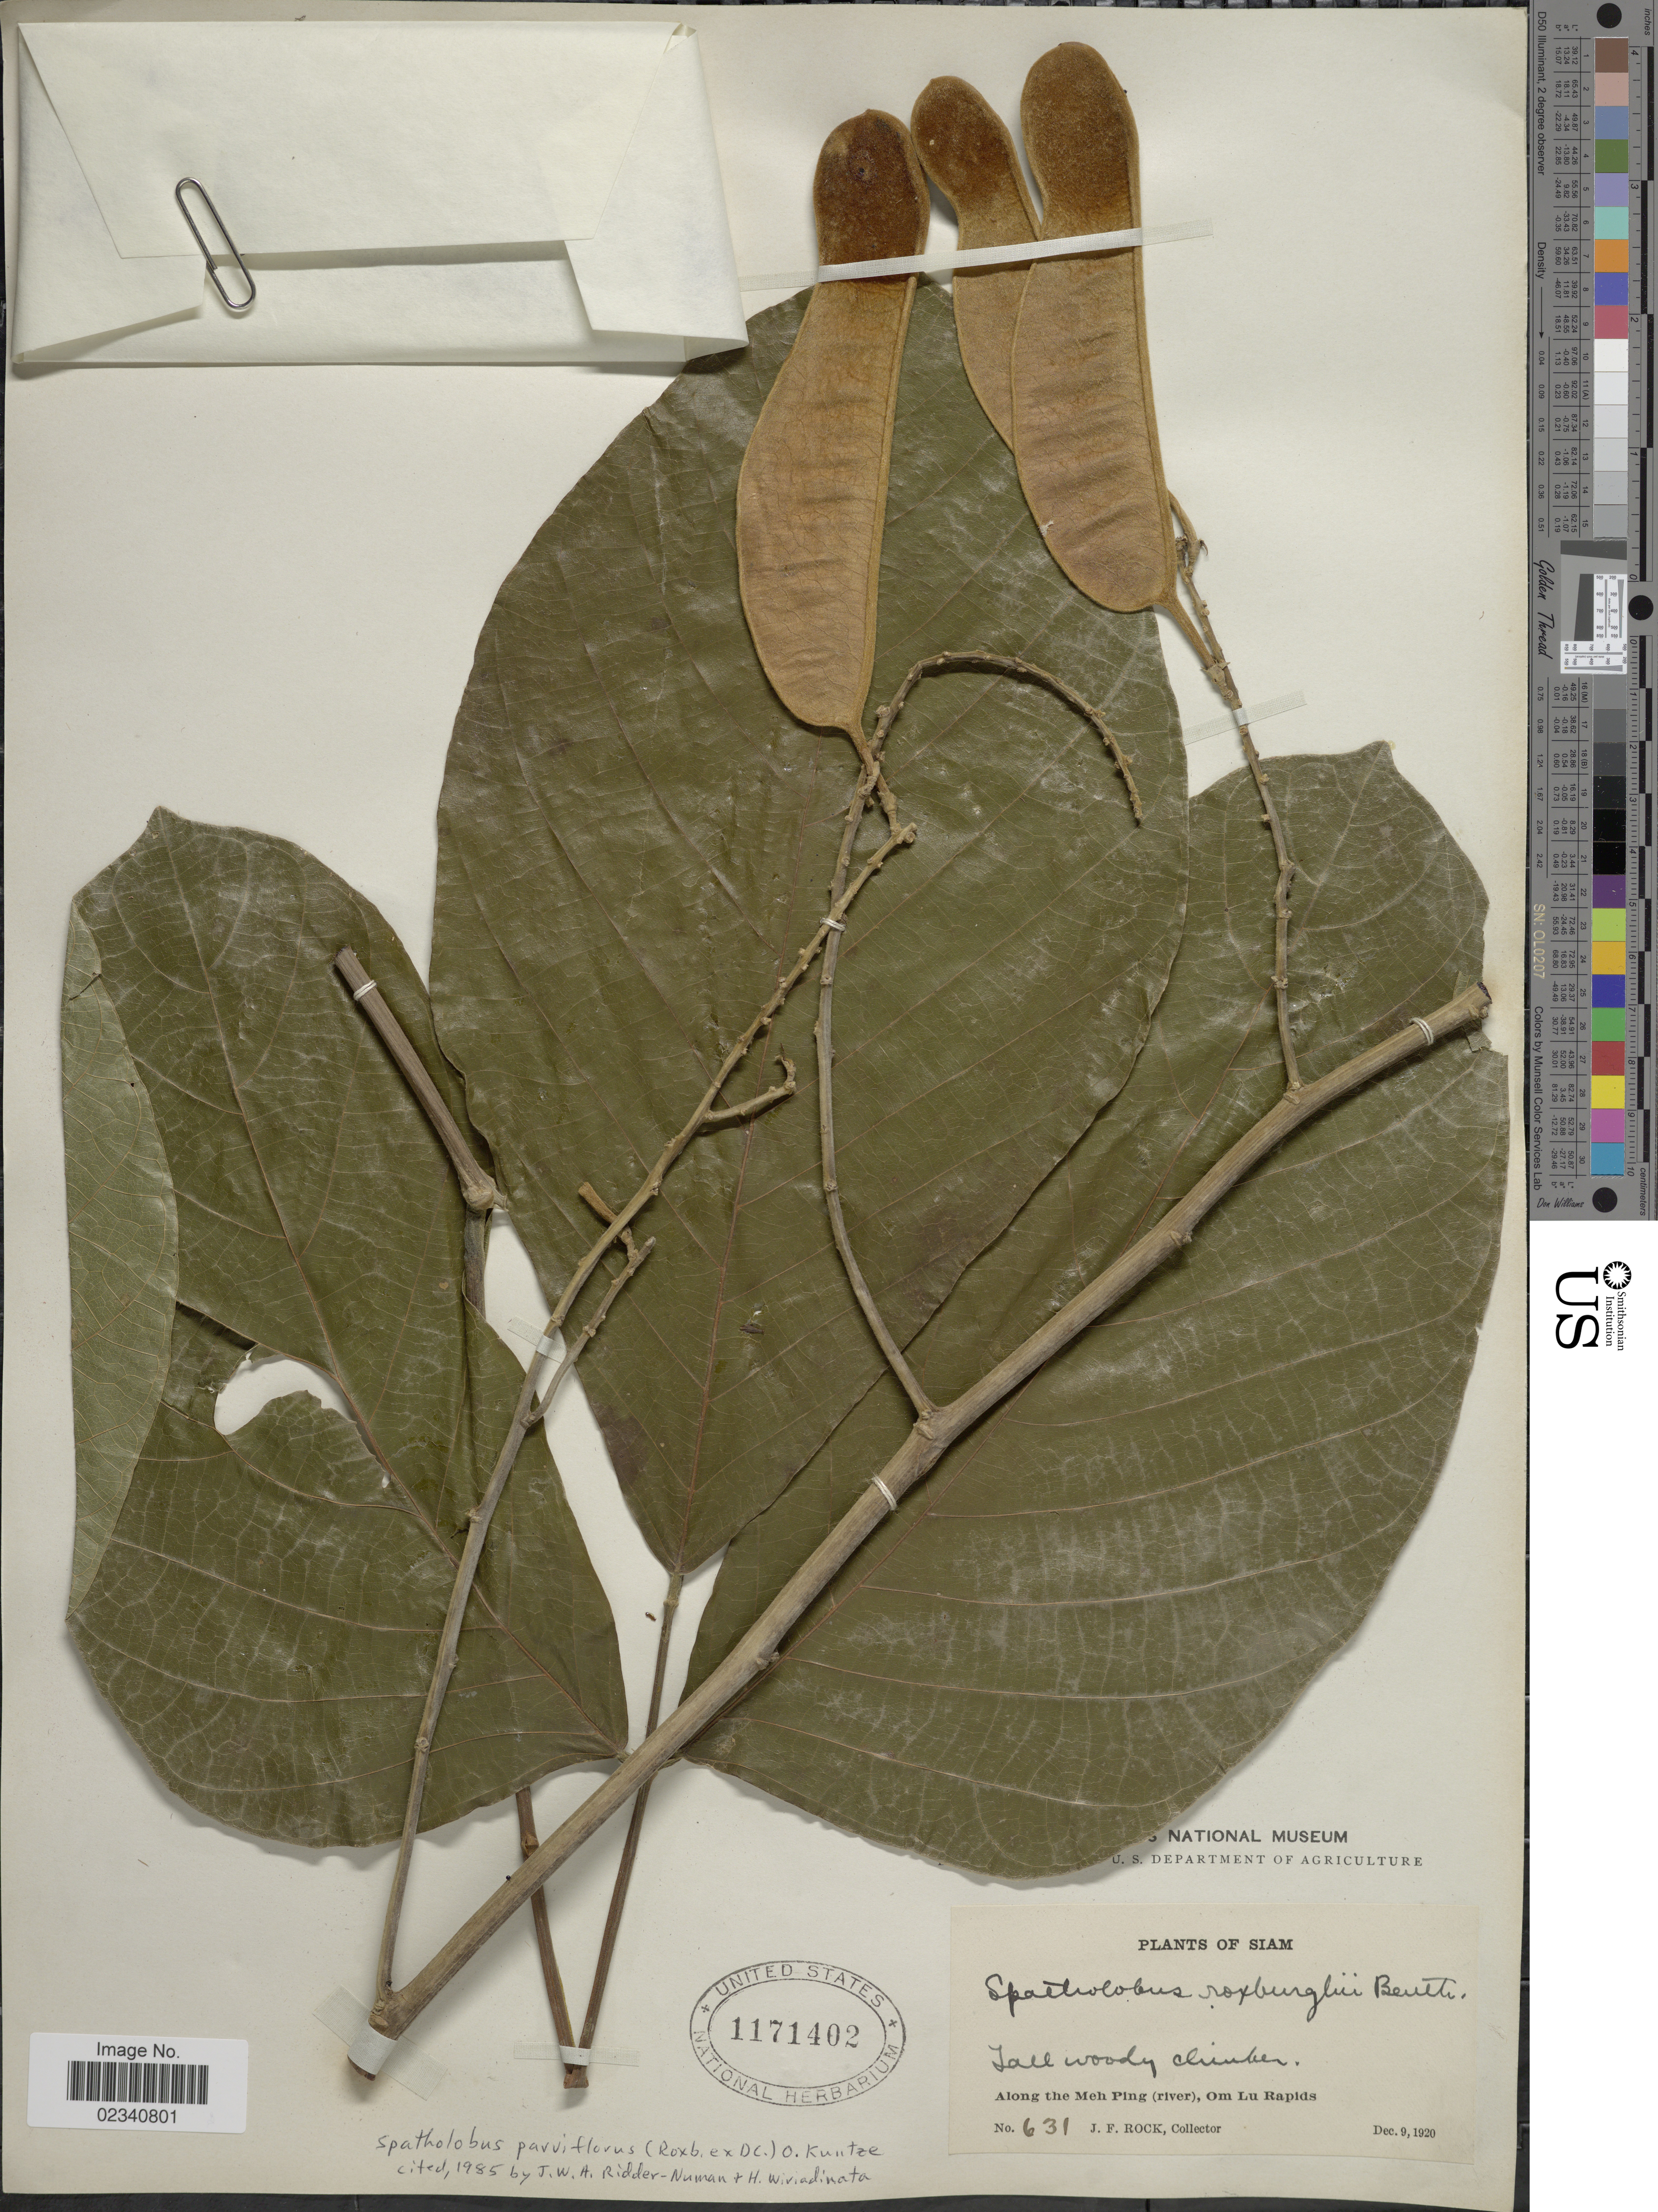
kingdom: Plantae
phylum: Tracheophyta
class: Magnoliopsida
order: Fabales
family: Fabaceae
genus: Spatholobus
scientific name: Spatholobus parviflorus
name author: (Roxb. ex G. Don) Kuntze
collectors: J. Rock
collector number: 631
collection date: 1920-12-09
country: Thailand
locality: Siam, Along the Meh Ping (river), Om Lu Rapids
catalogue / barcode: US 1171402